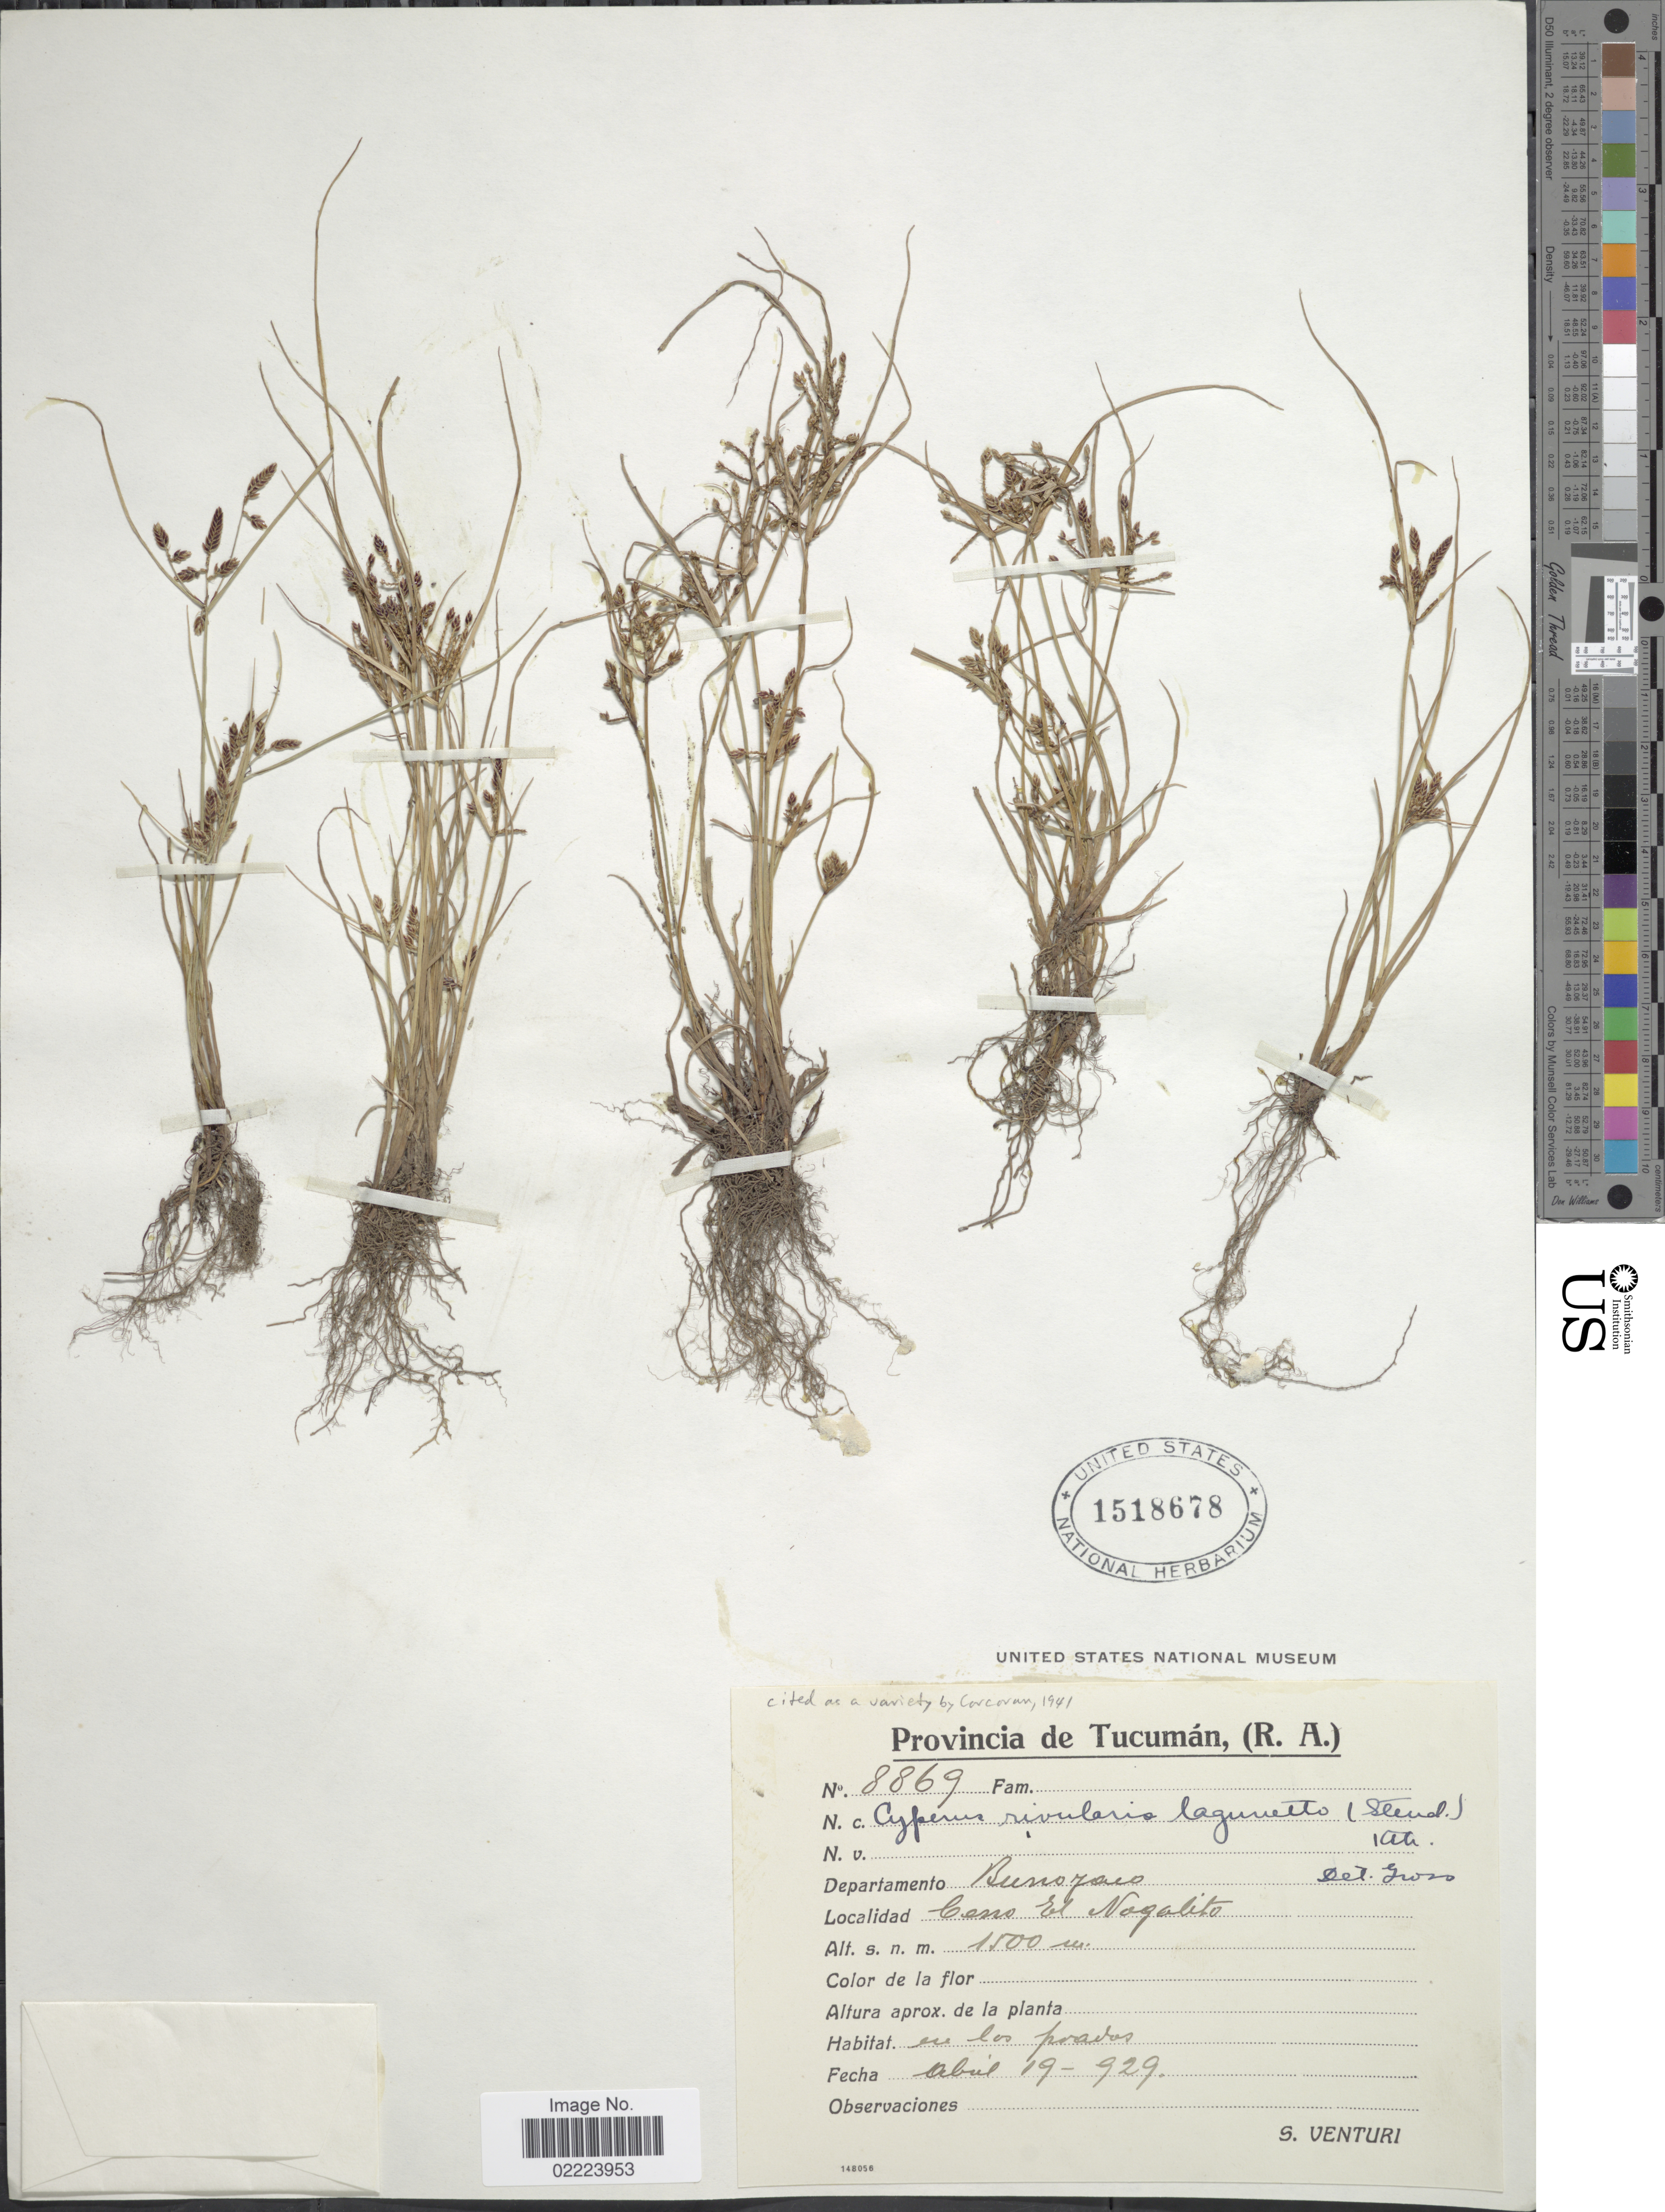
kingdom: Plantae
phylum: Tracheophyta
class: Liliopsida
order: Poales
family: Cyperaceae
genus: Cyperus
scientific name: Cyperus bipartitus Torr.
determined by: Davidse, Gerrit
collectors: S. Venturi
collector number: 8869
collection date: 1929-04-19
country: Argentina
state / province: Tucuman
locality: (R.A.) Departamento Burroyaco. Cerro El Nogalito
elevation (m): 1500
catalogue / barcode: US 1518678